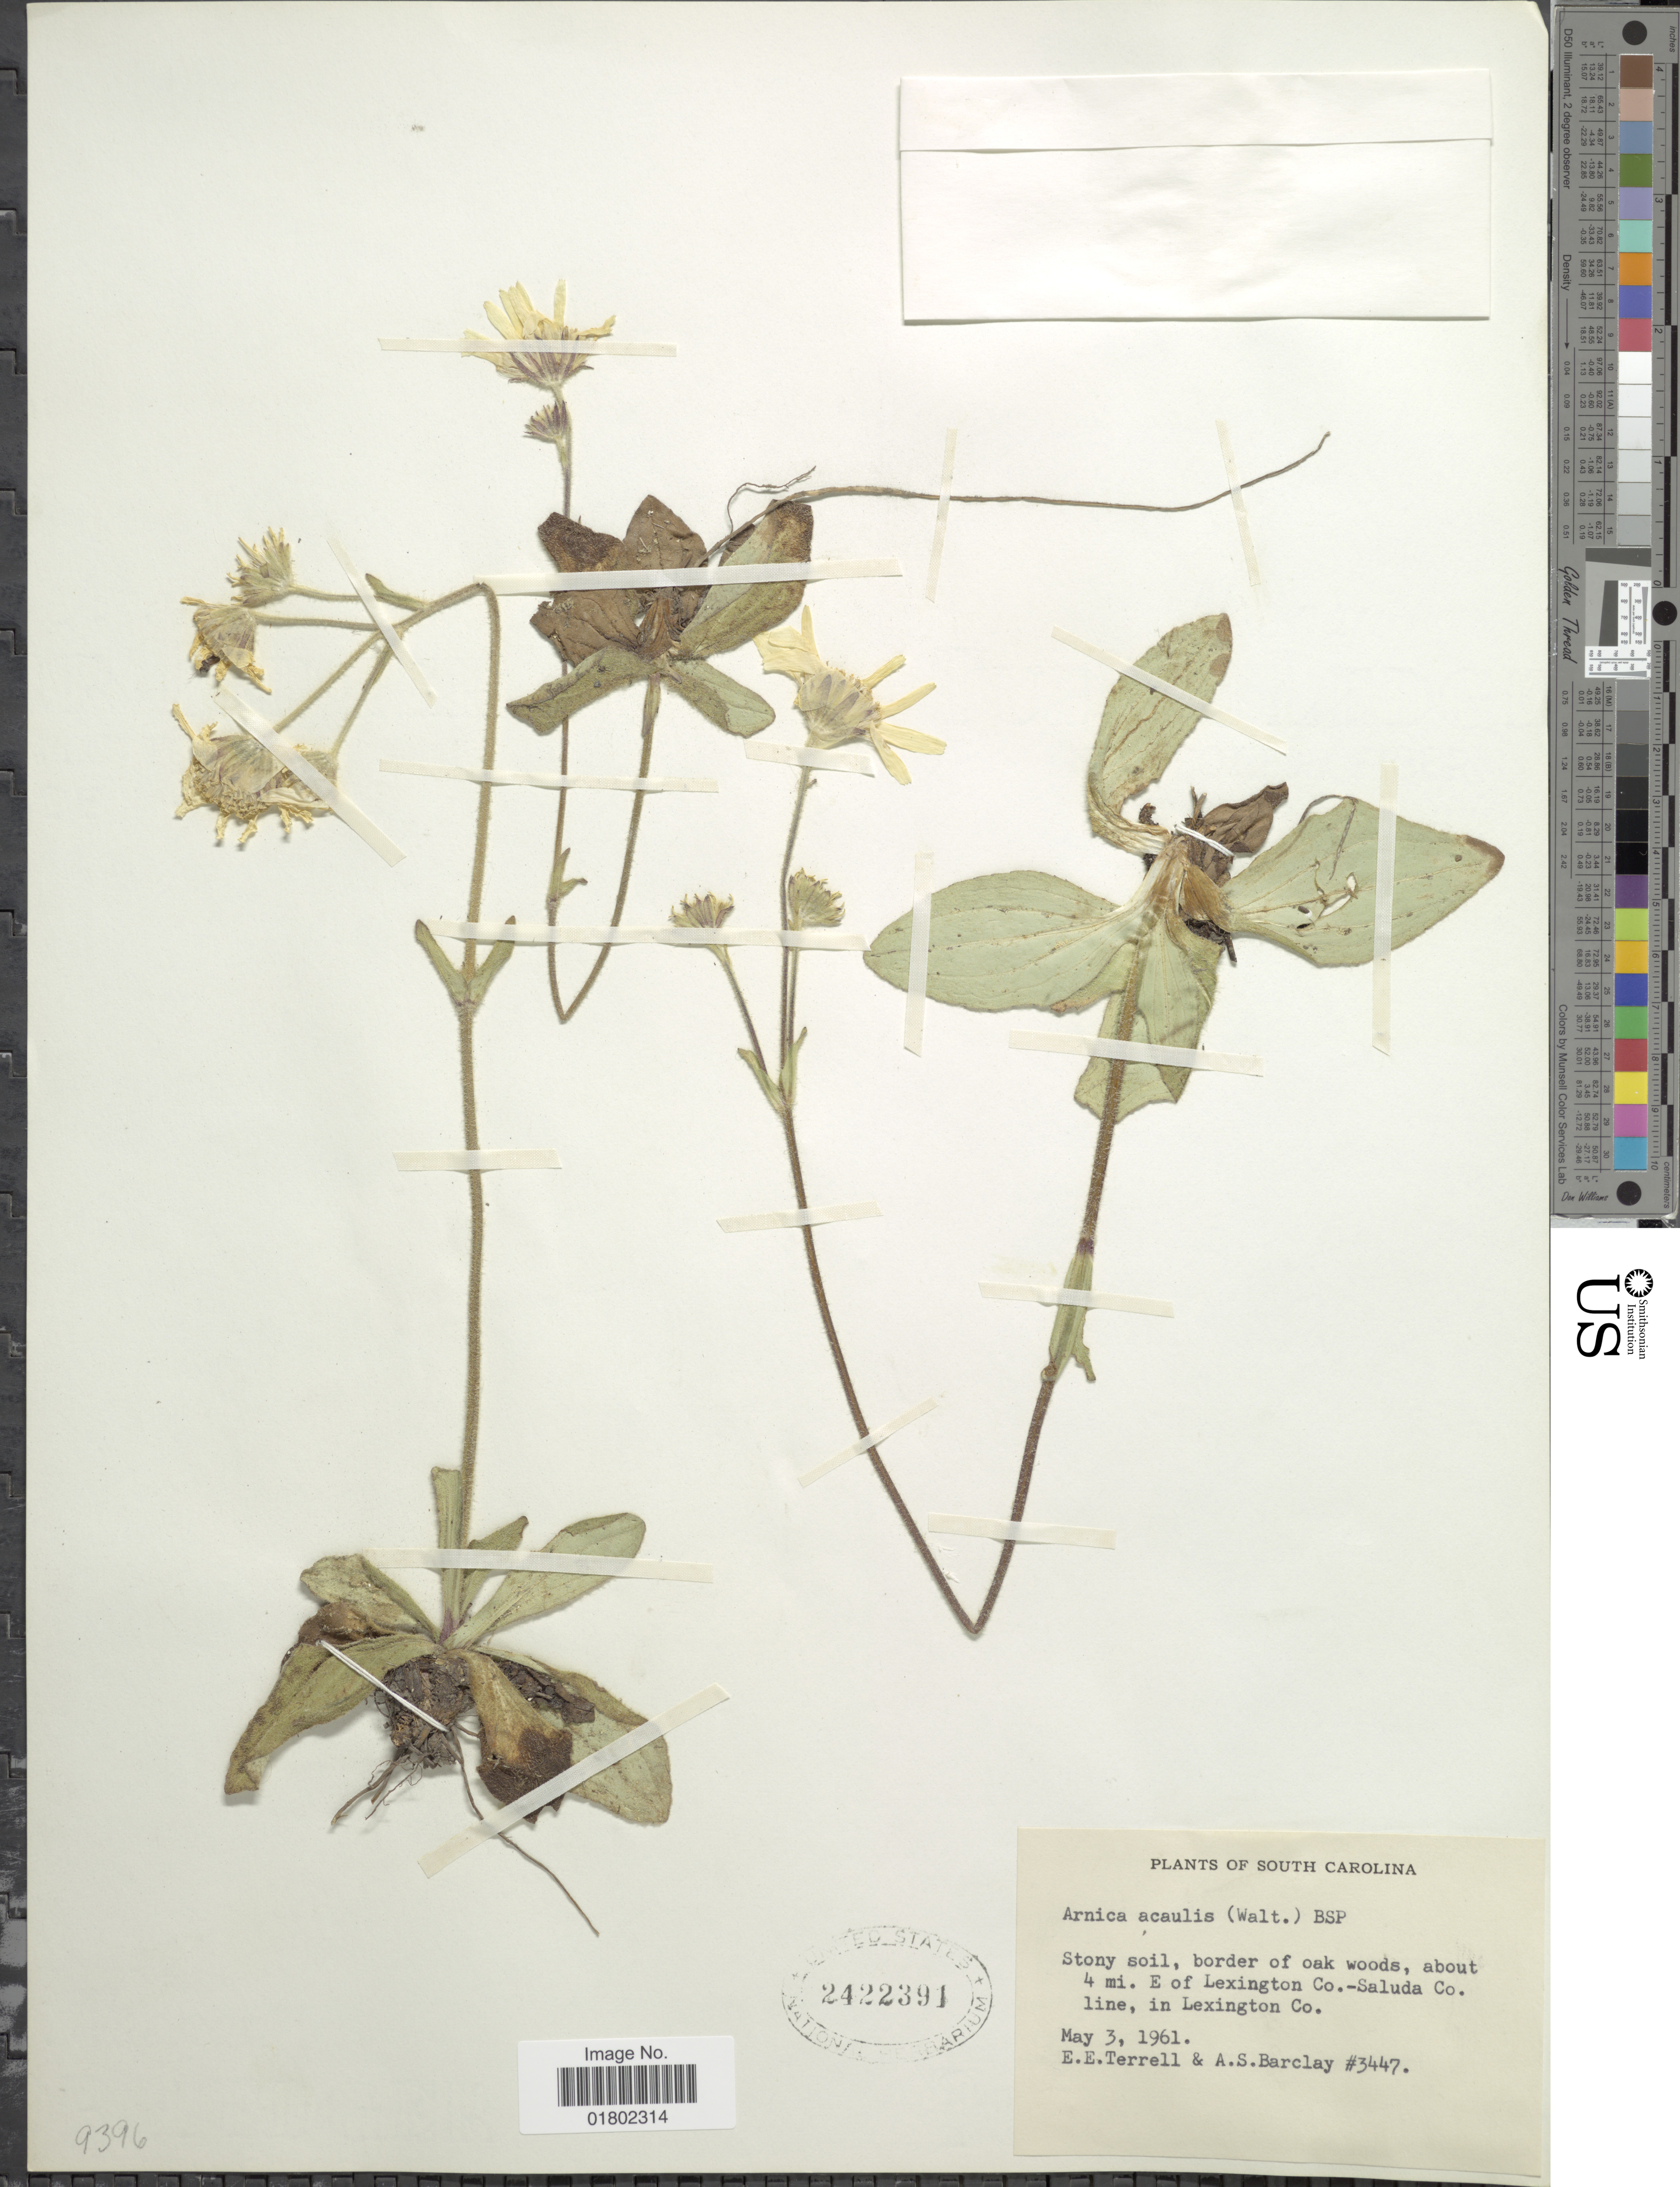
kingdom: Plantae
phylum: Tracheophyta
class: Magnoliopsida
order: Asterales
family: Asteraceae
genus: Arnica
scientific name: Arnica acaulis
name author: (Walter) Britton, Stearns & Poggenb.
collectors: E. E. Terrell & A. S. Barclay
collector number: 3447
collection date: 1961-05-03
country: United States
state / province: South Carolina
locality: About 4 mi. E of Lexington Co., Saluda Co. line, in Lexington Co.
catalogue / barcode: US 2422391